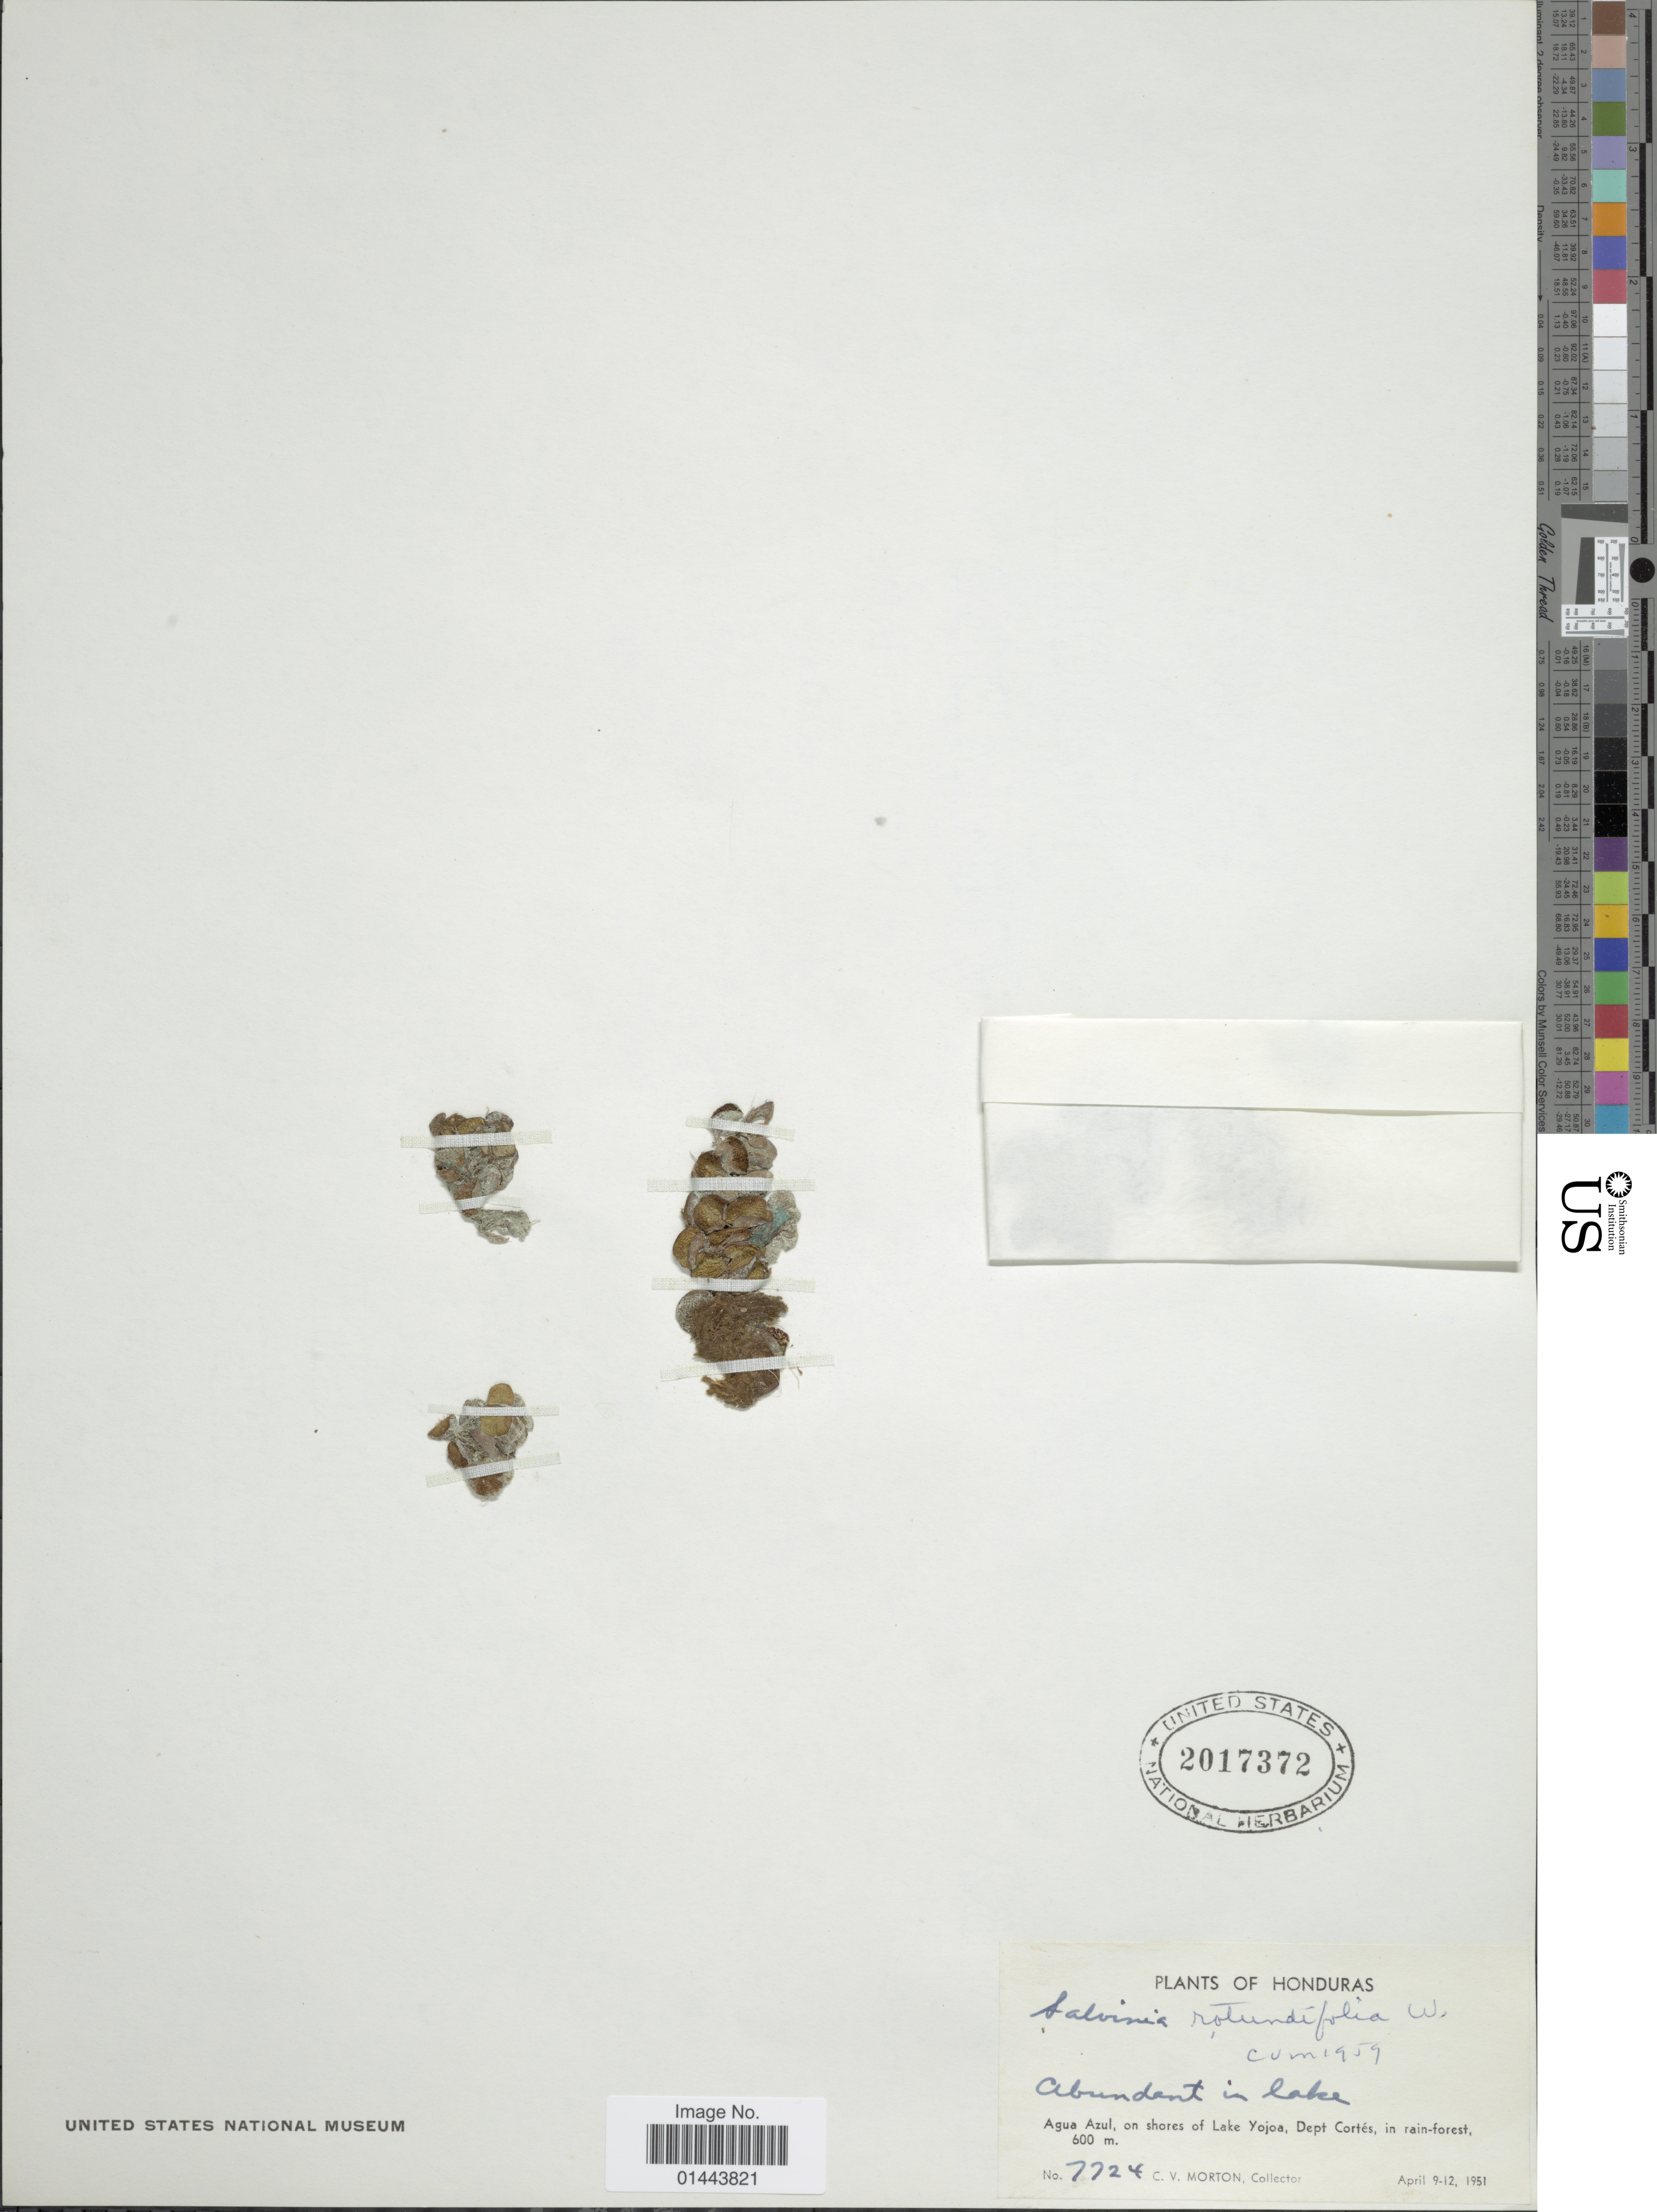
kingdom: Plantae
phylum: Tracheophyta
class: Polypodiopsida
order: Salviniales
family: Salviniaceae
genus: Salvinia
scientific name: Salvinia minima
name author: Baker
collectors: C. V. Morton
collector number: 7724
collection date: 1951-04-09/1951-04-12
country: Honduras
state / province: Cortés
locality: Abundant in lake, Agua Azul, on shores of Lake Yojoa, in rain-forest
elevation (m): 600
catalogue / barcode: US 2017372